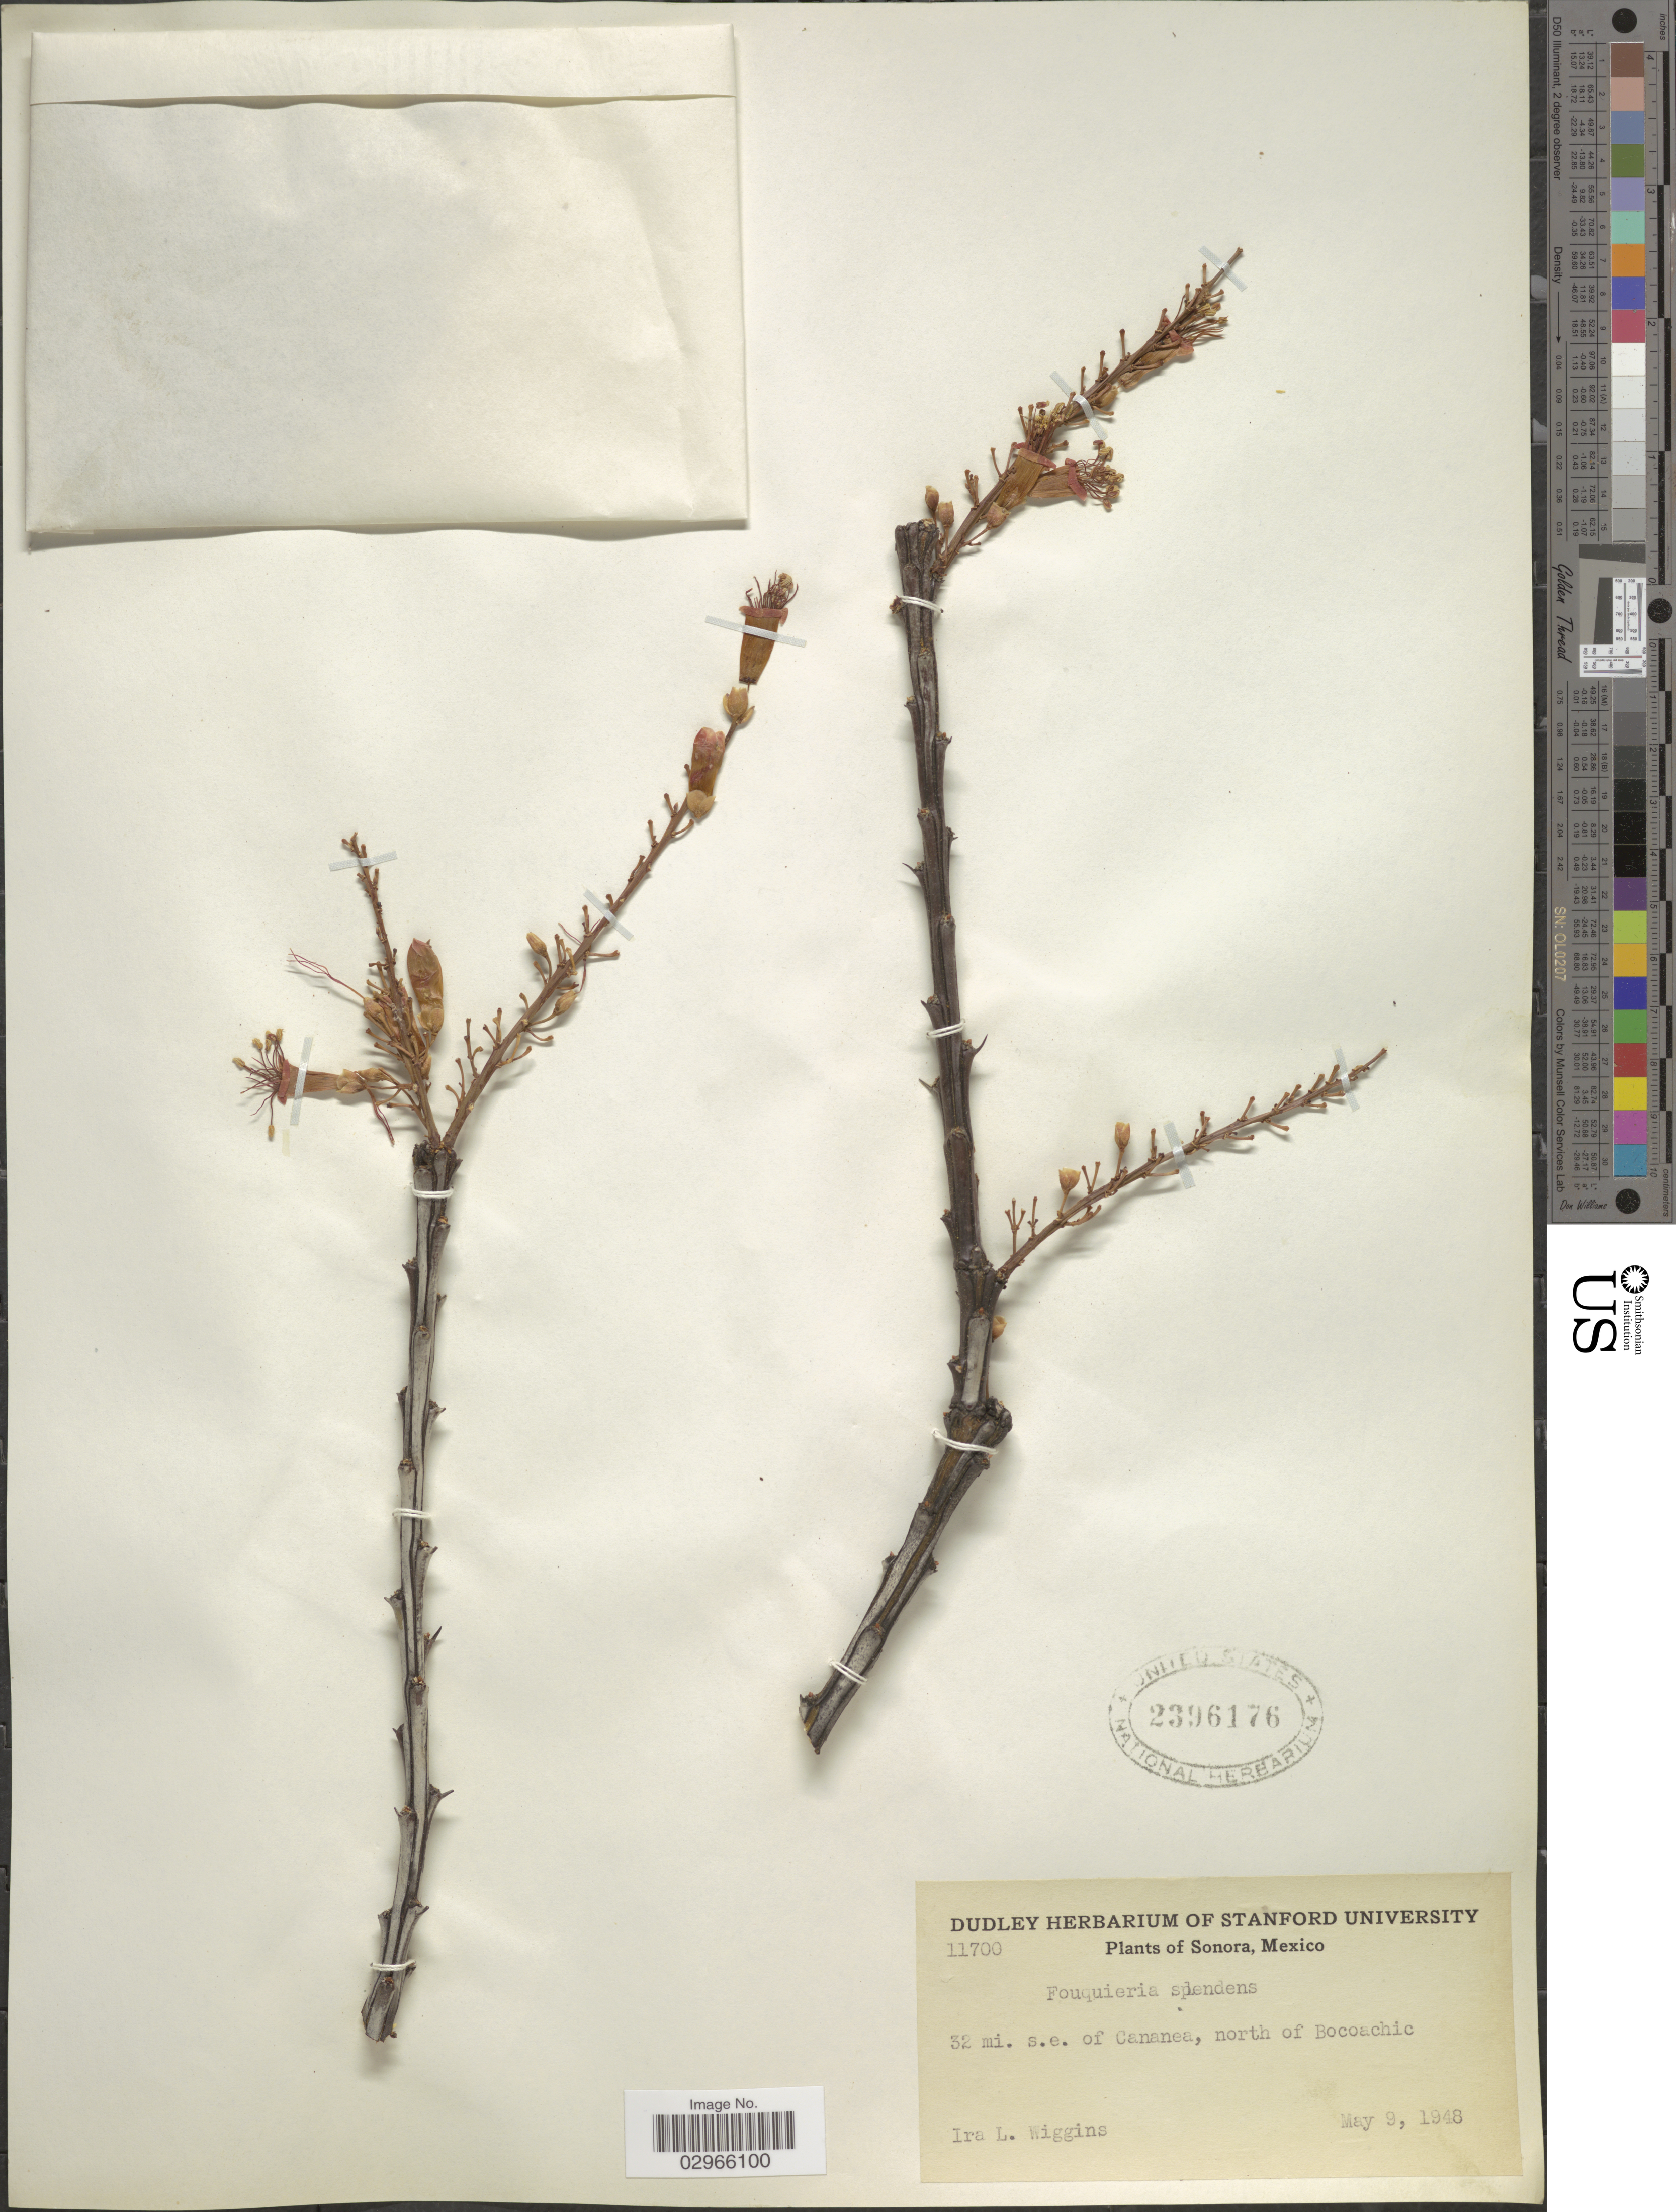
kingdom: Plantae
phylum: Tracheophyta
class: Magnoliopsida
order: Ericales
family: Fouquieriaceae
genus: Fouquieria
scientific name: Fouquieria splendens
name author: Engelm.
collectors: I. L. Wiggins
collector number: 11700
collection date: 1948-05-09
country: Mexico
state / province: Sonora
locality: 32 mi. s.e. of Cananea, north of Bocoachic.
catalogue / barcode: US 2396176